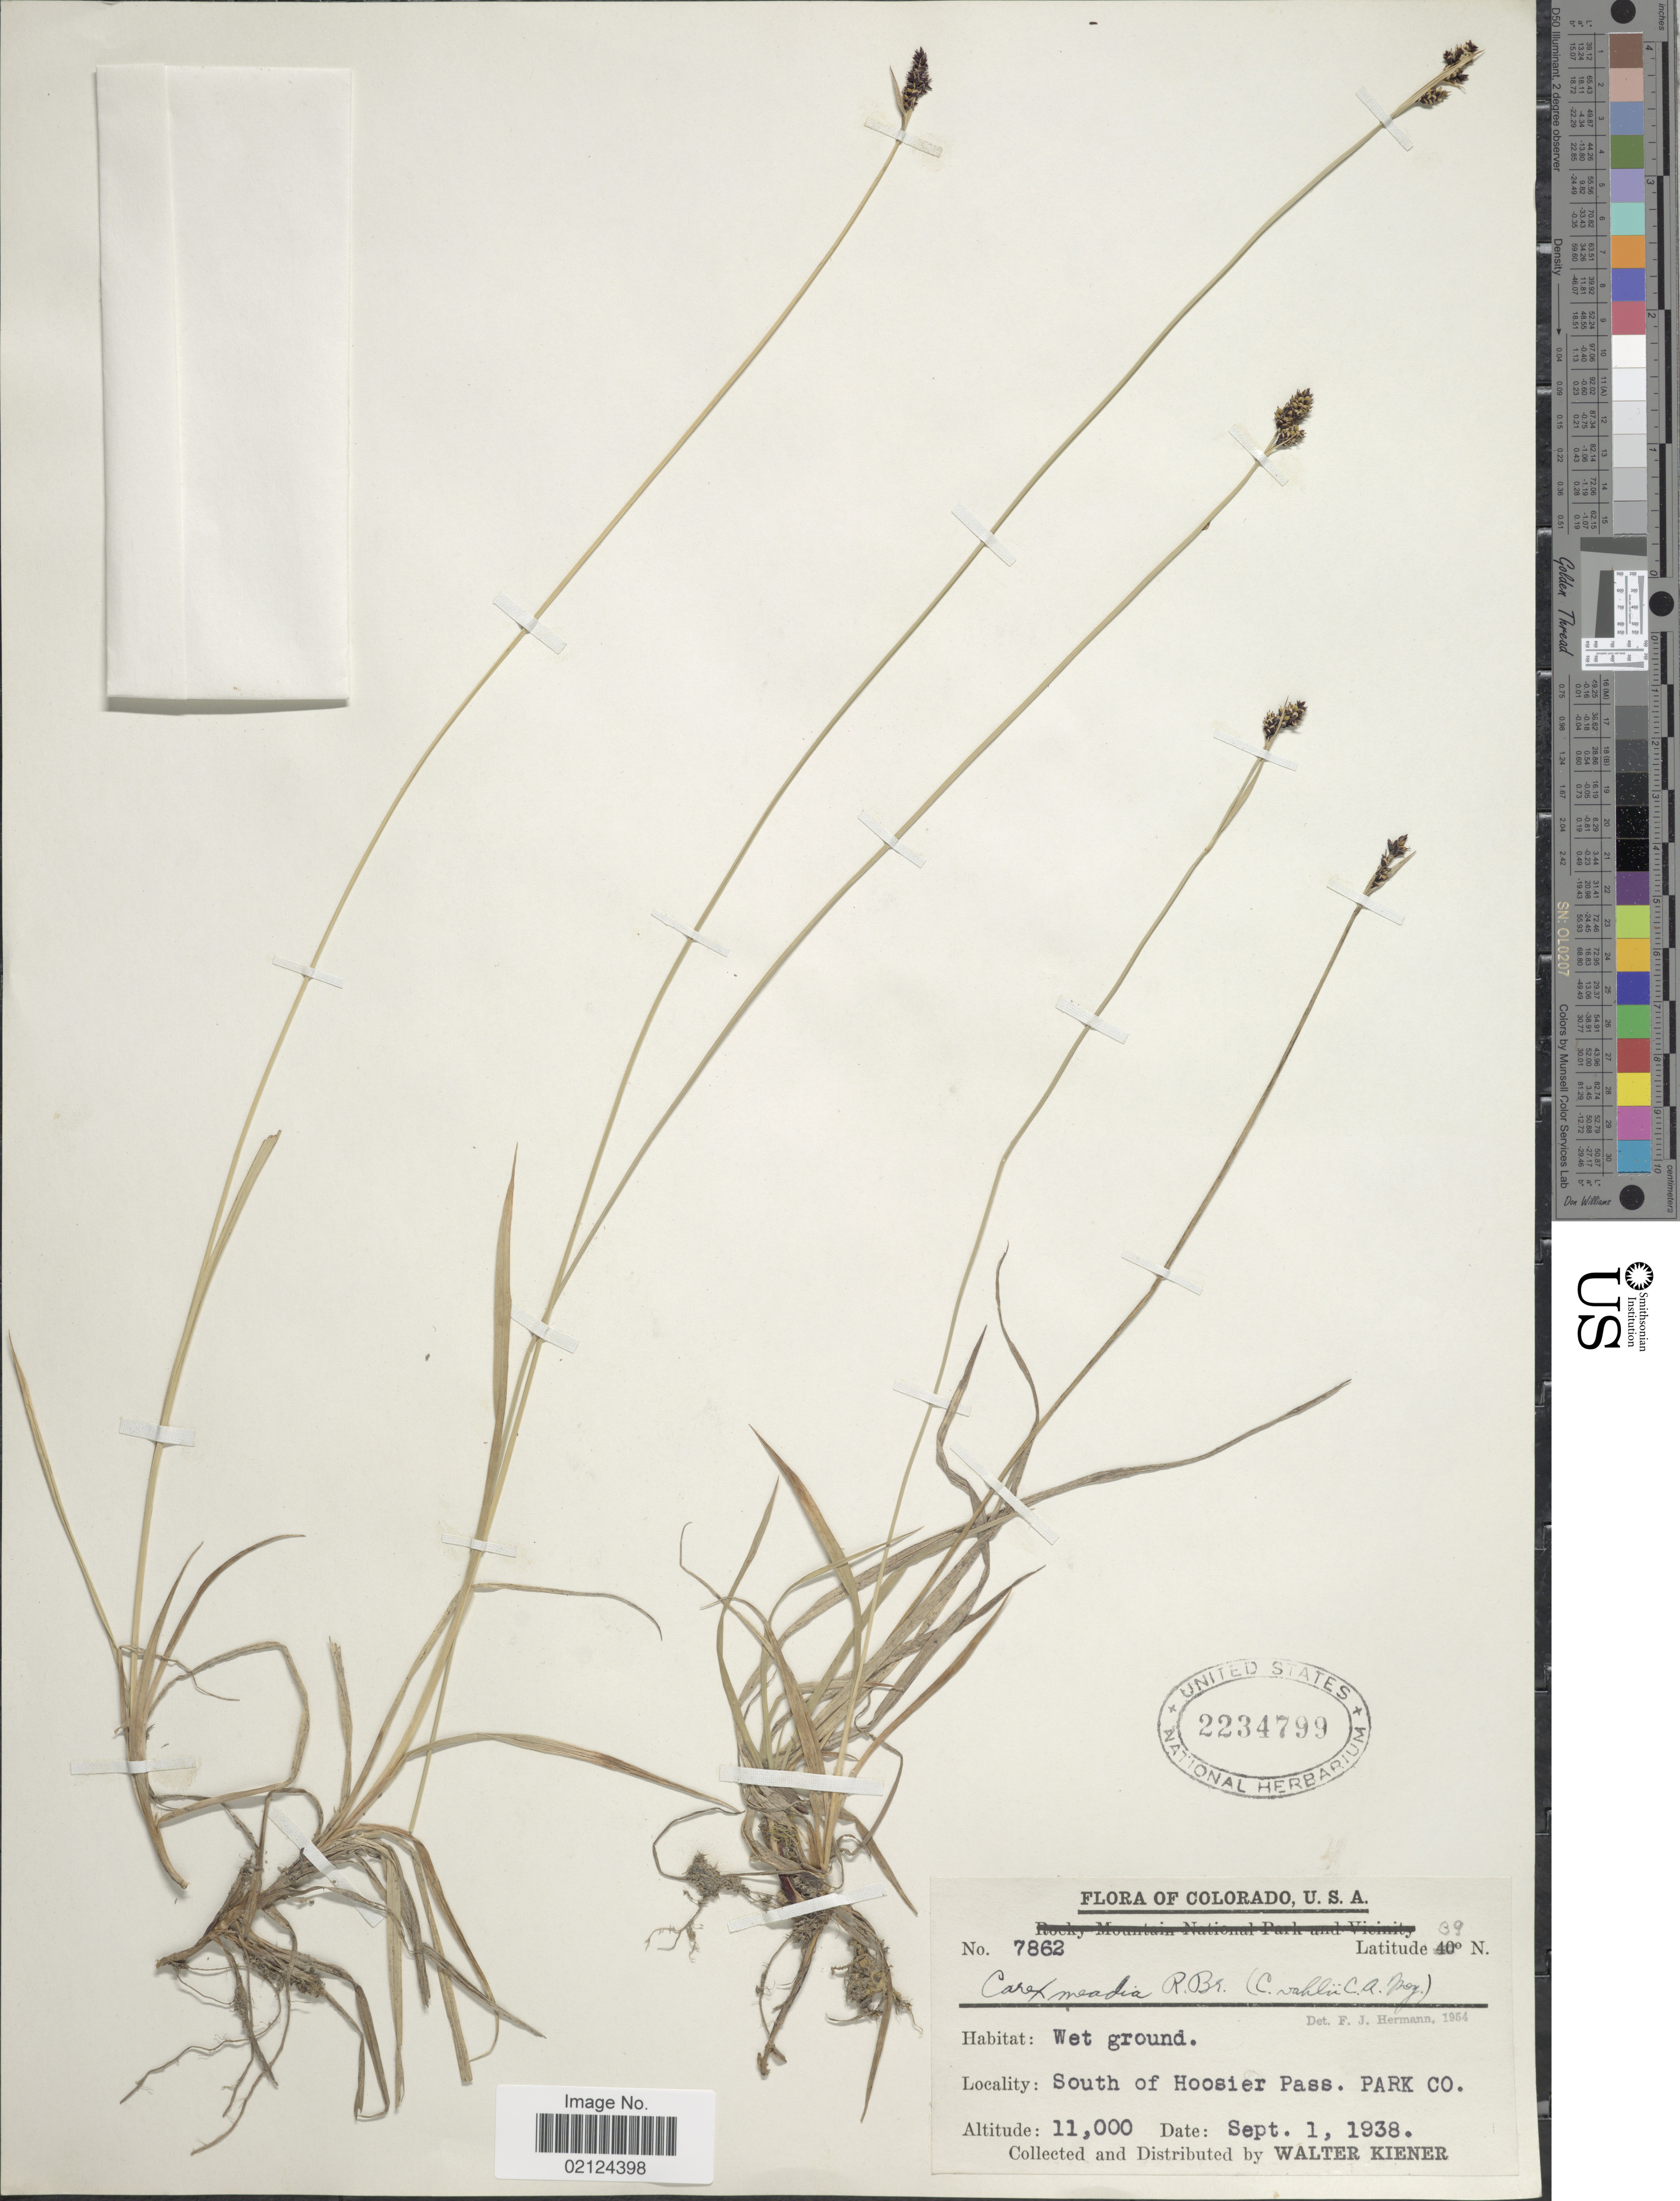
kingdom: Plantae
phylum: Tracheophyta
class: Liliopsida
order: Poales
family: Cyperaceae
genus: Carex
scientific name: Carex media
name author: R. Br.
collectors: W. Kiener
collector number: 7862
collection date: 1938-09-01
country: United States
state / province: Colorado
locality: South of Hoosier Pass, Park Co.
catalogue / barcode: US 2234799